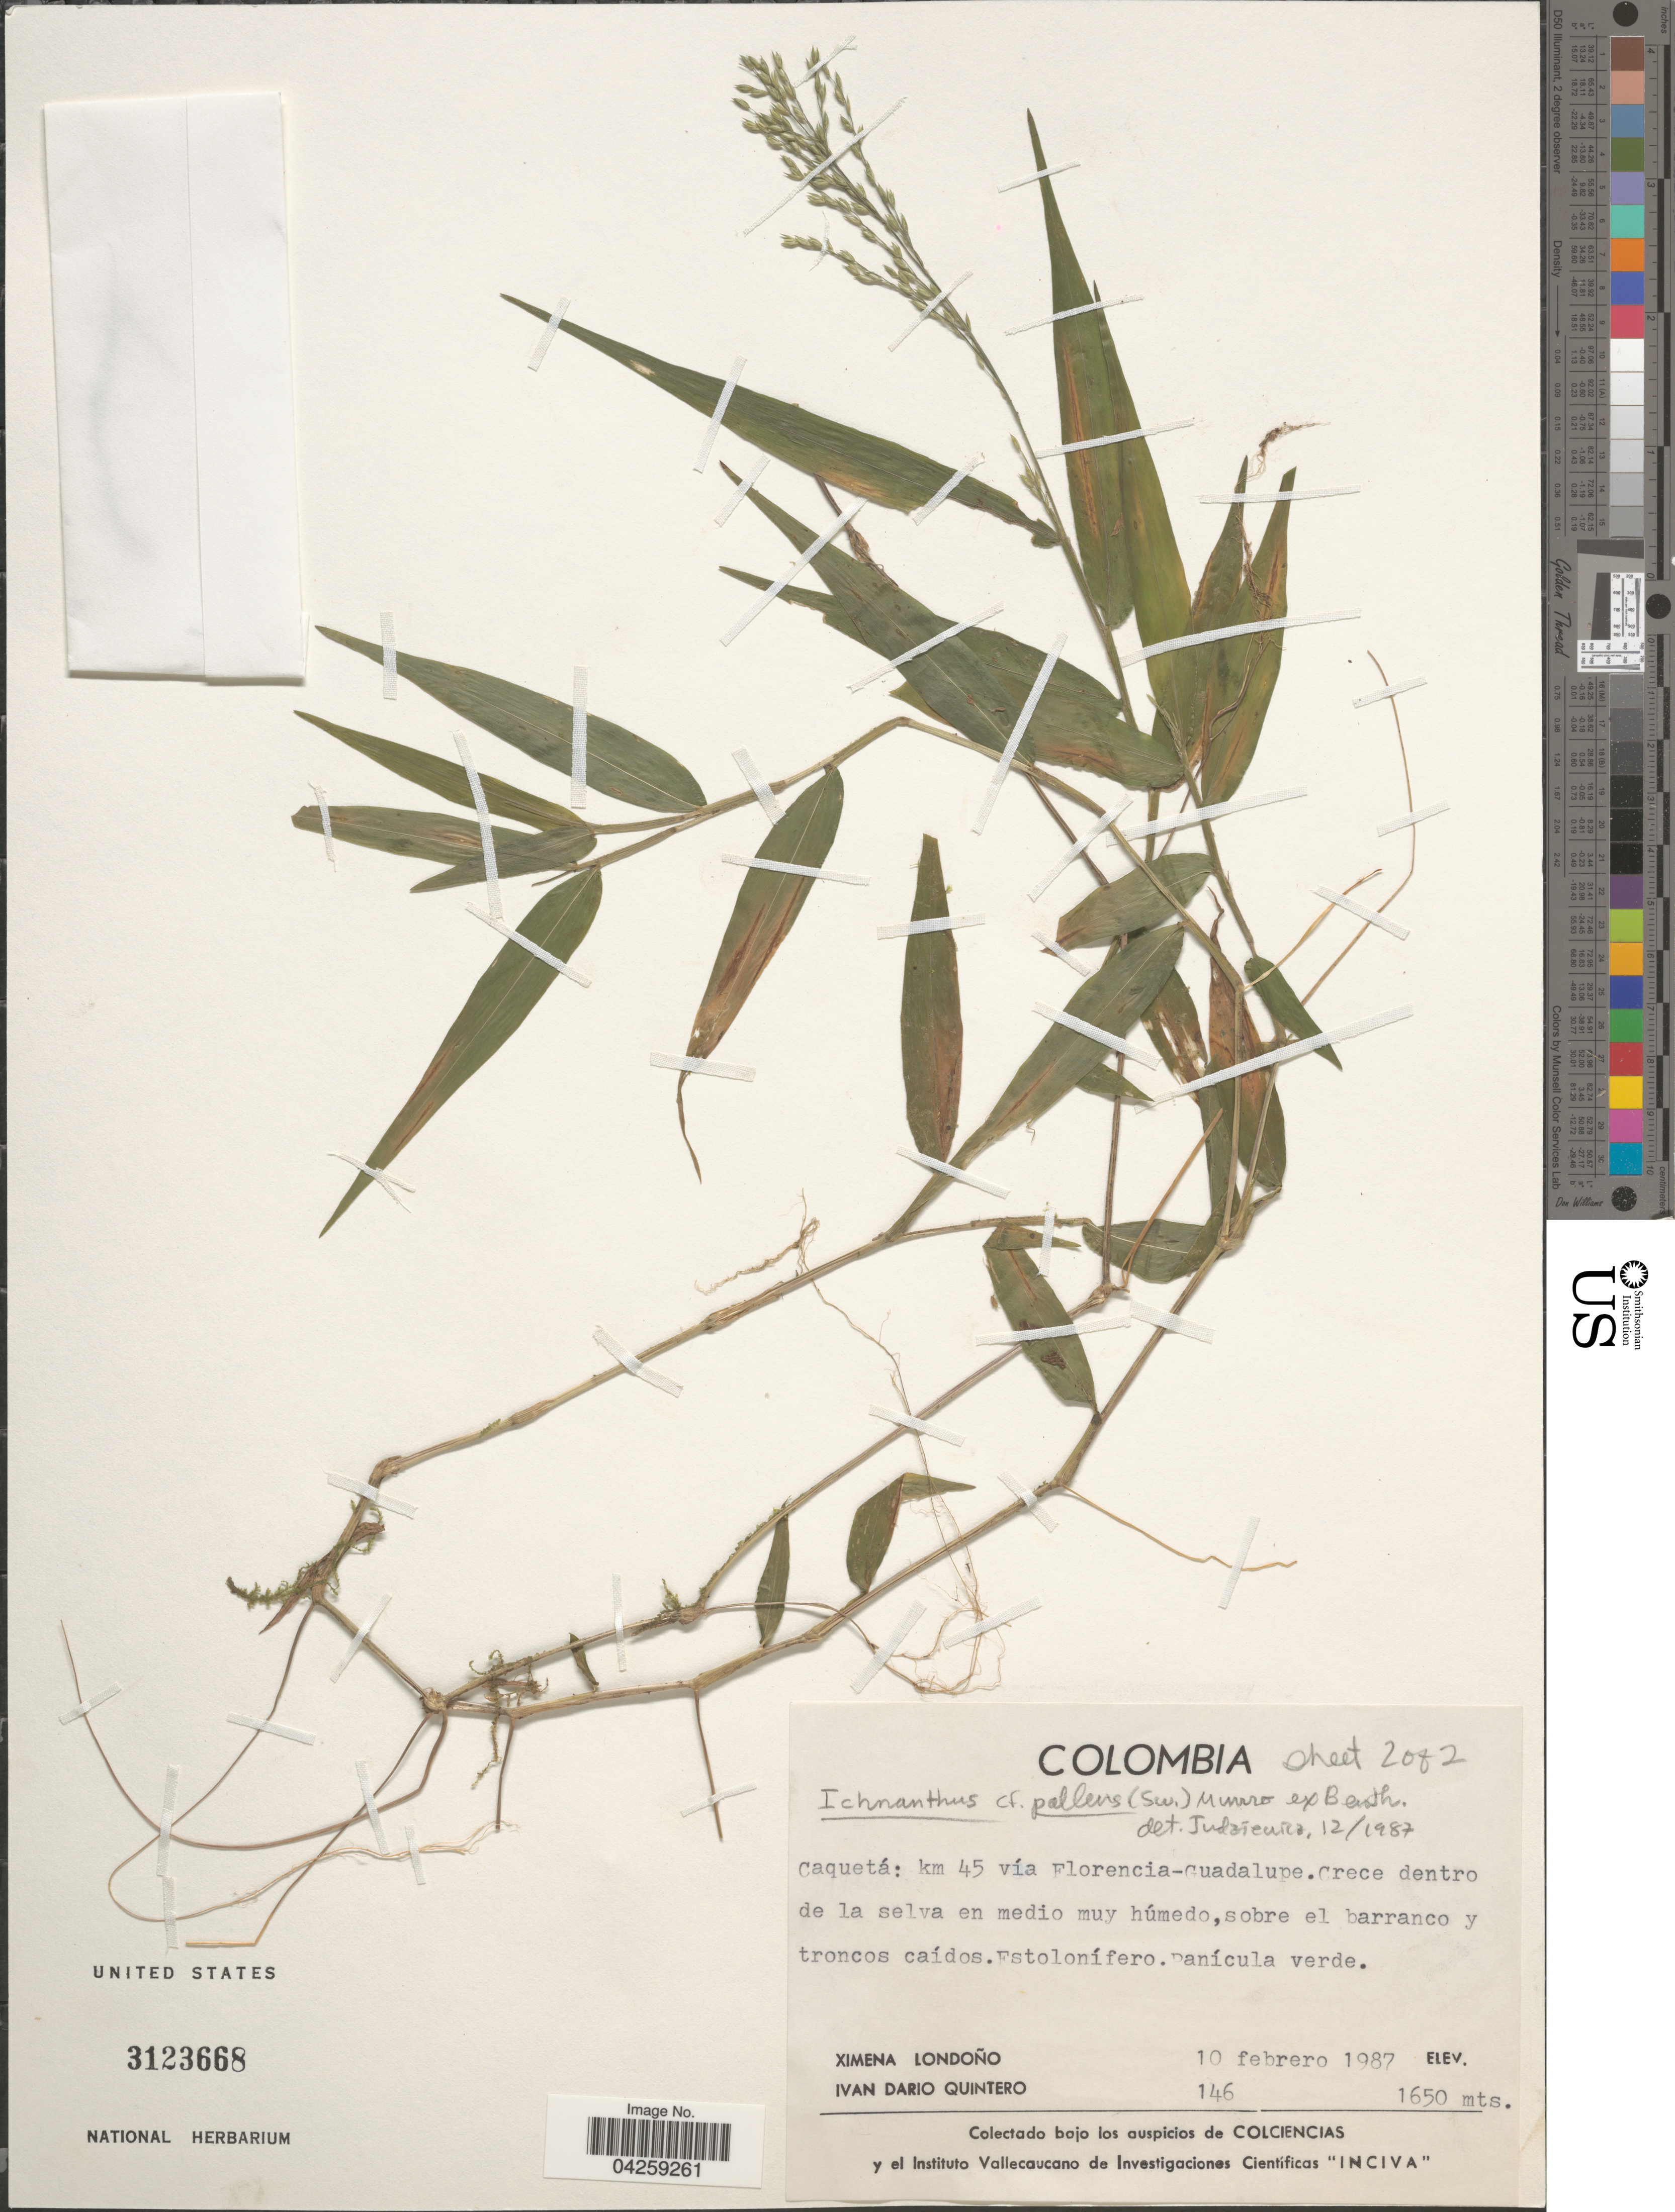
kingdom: Plantae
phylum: Tracheophyta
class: Liliopsida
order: Poales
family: Poaceae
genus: Ichnanthus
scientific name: Ichnanthus pallens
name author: (Sw.) Munro ex Benth.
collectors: X. Londoño & I. Quintero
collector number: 146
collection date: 1987-02-10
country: Colombia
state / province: Caquetá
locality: Km 45 vía Florencia-Guadalupe.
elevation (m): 1650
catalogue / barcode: US 3123668